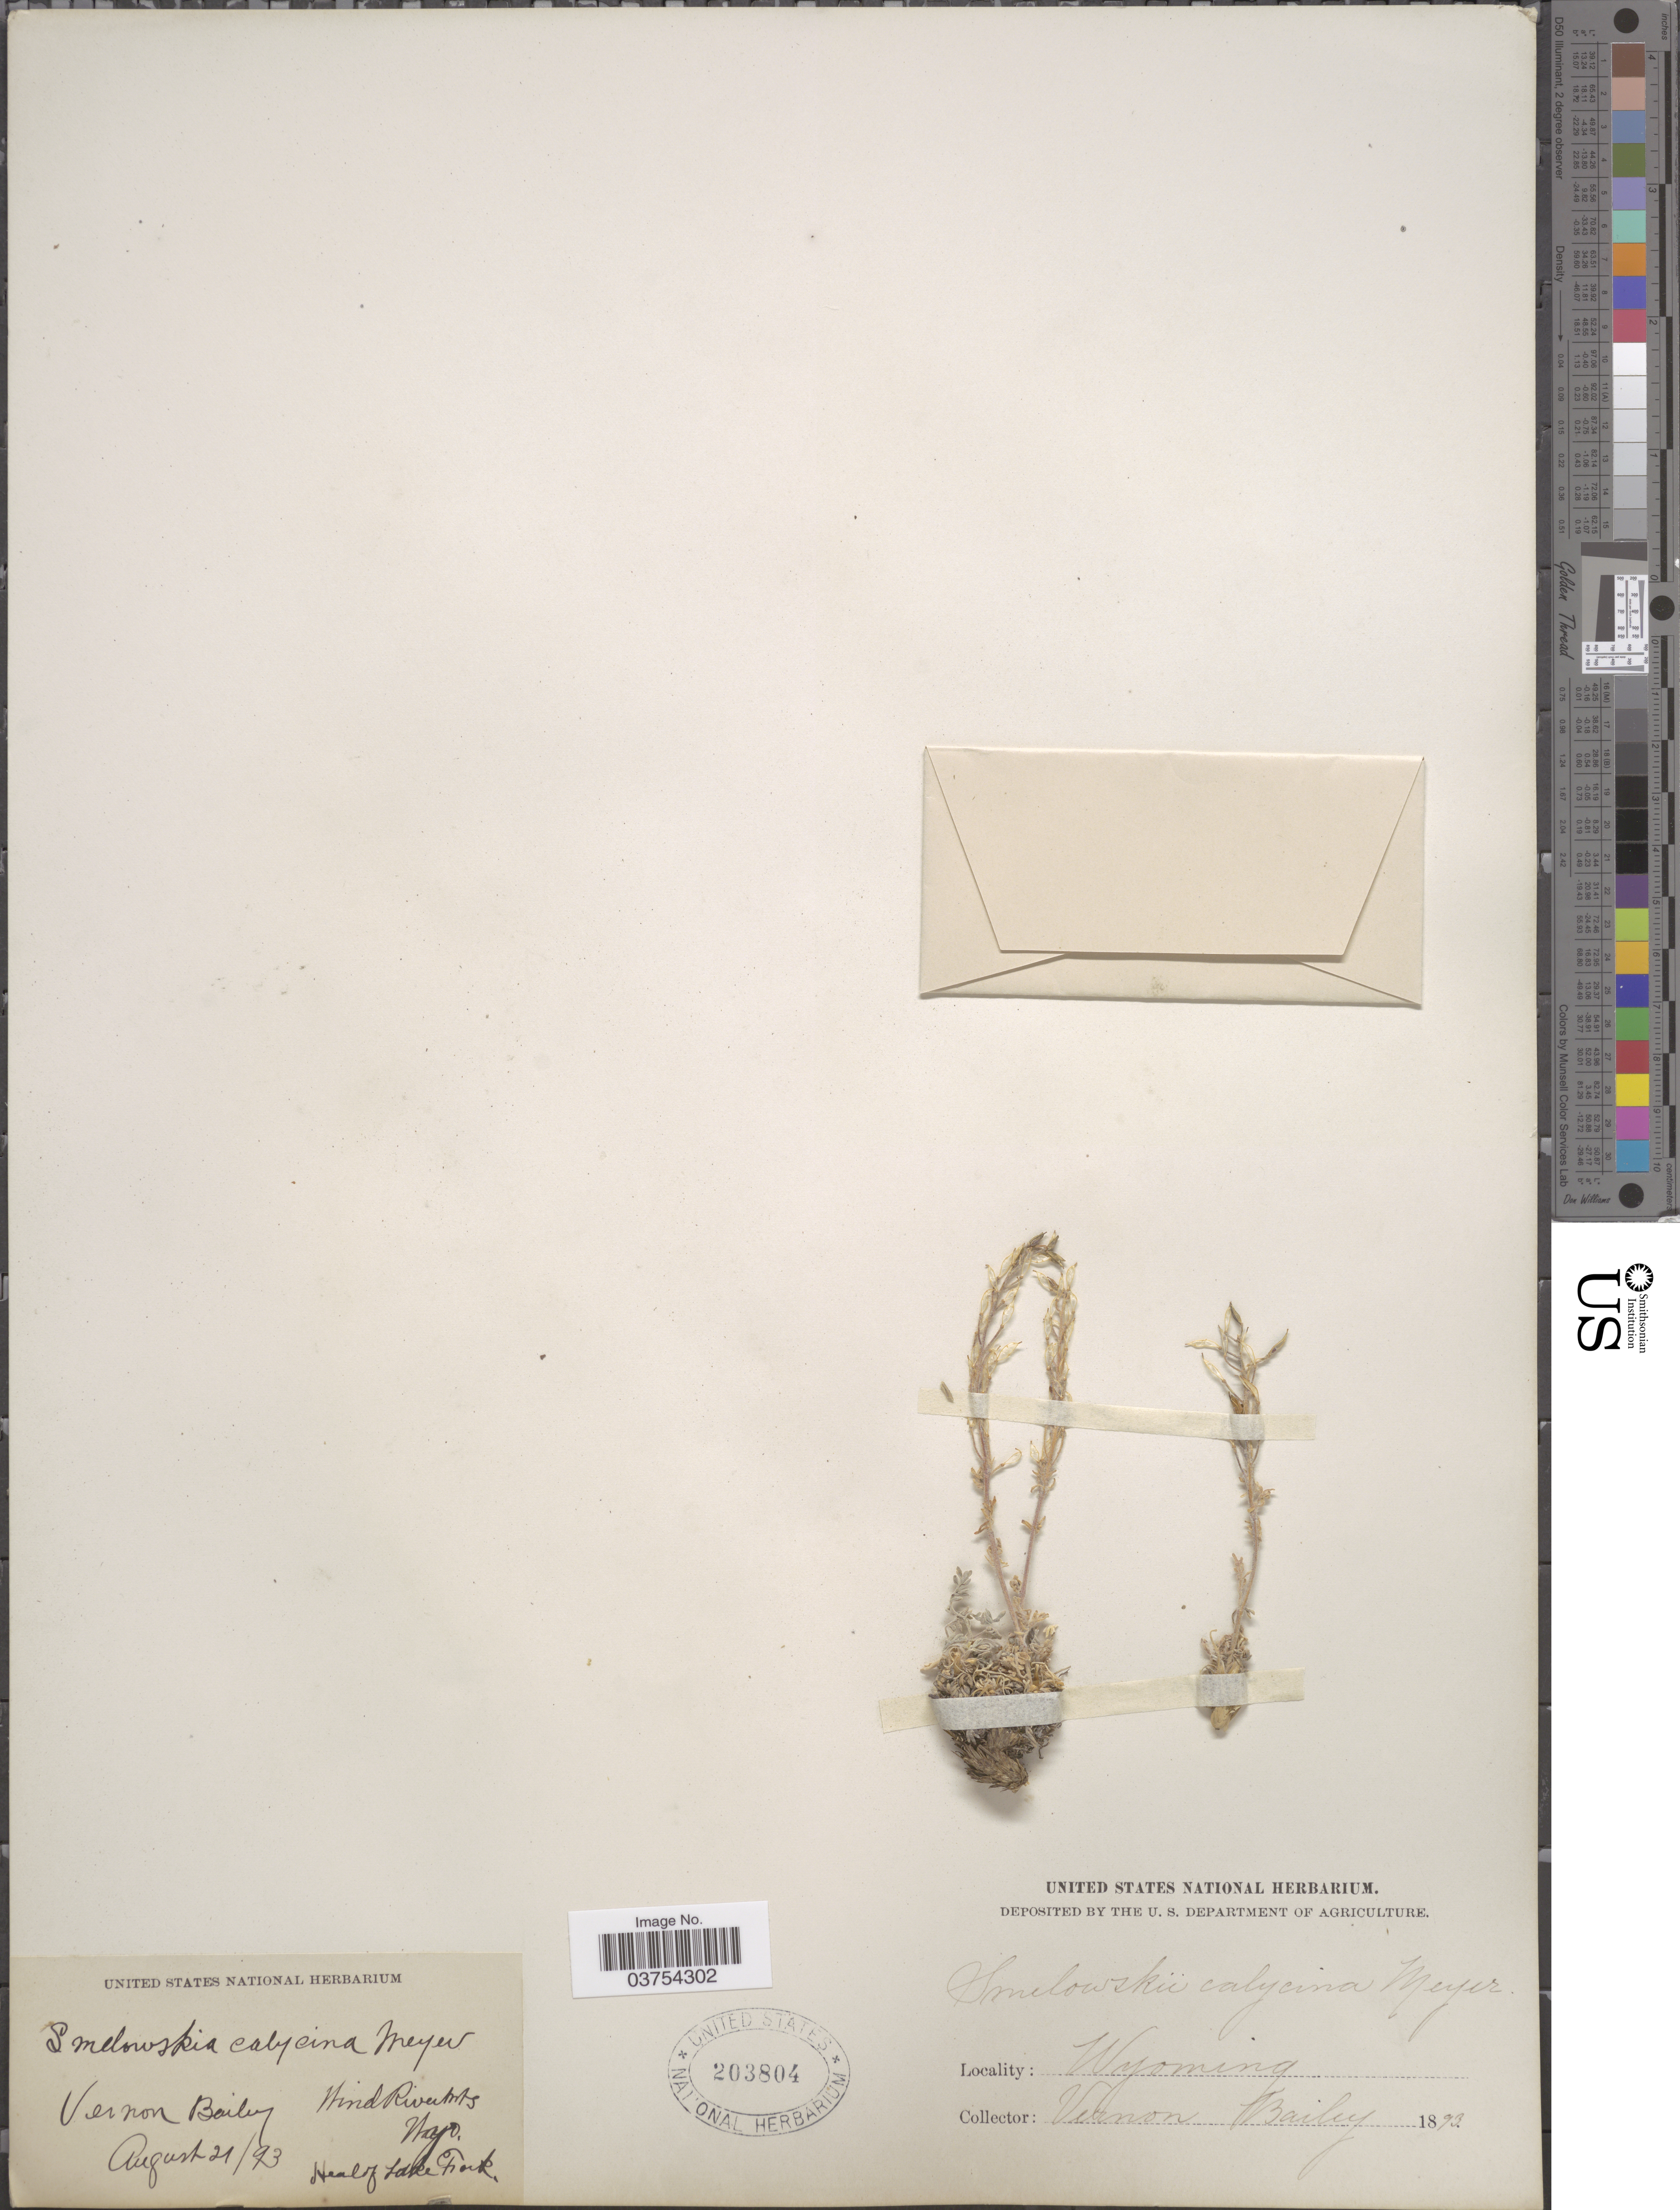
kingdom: Plantae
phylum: Tracheophyta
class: Magnoliopsida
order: Brassicales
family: Brassicaceae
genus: Smelowskia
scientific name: Smelowskia calycina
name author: (Stephan) C.A. Mey.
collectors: V. O. Bailey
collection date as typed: Transcribed d/m/y: 21/8/93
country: United States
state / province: Wyoming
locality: Wind River Mts. Head of Lake Fork.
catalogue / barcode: US 203804